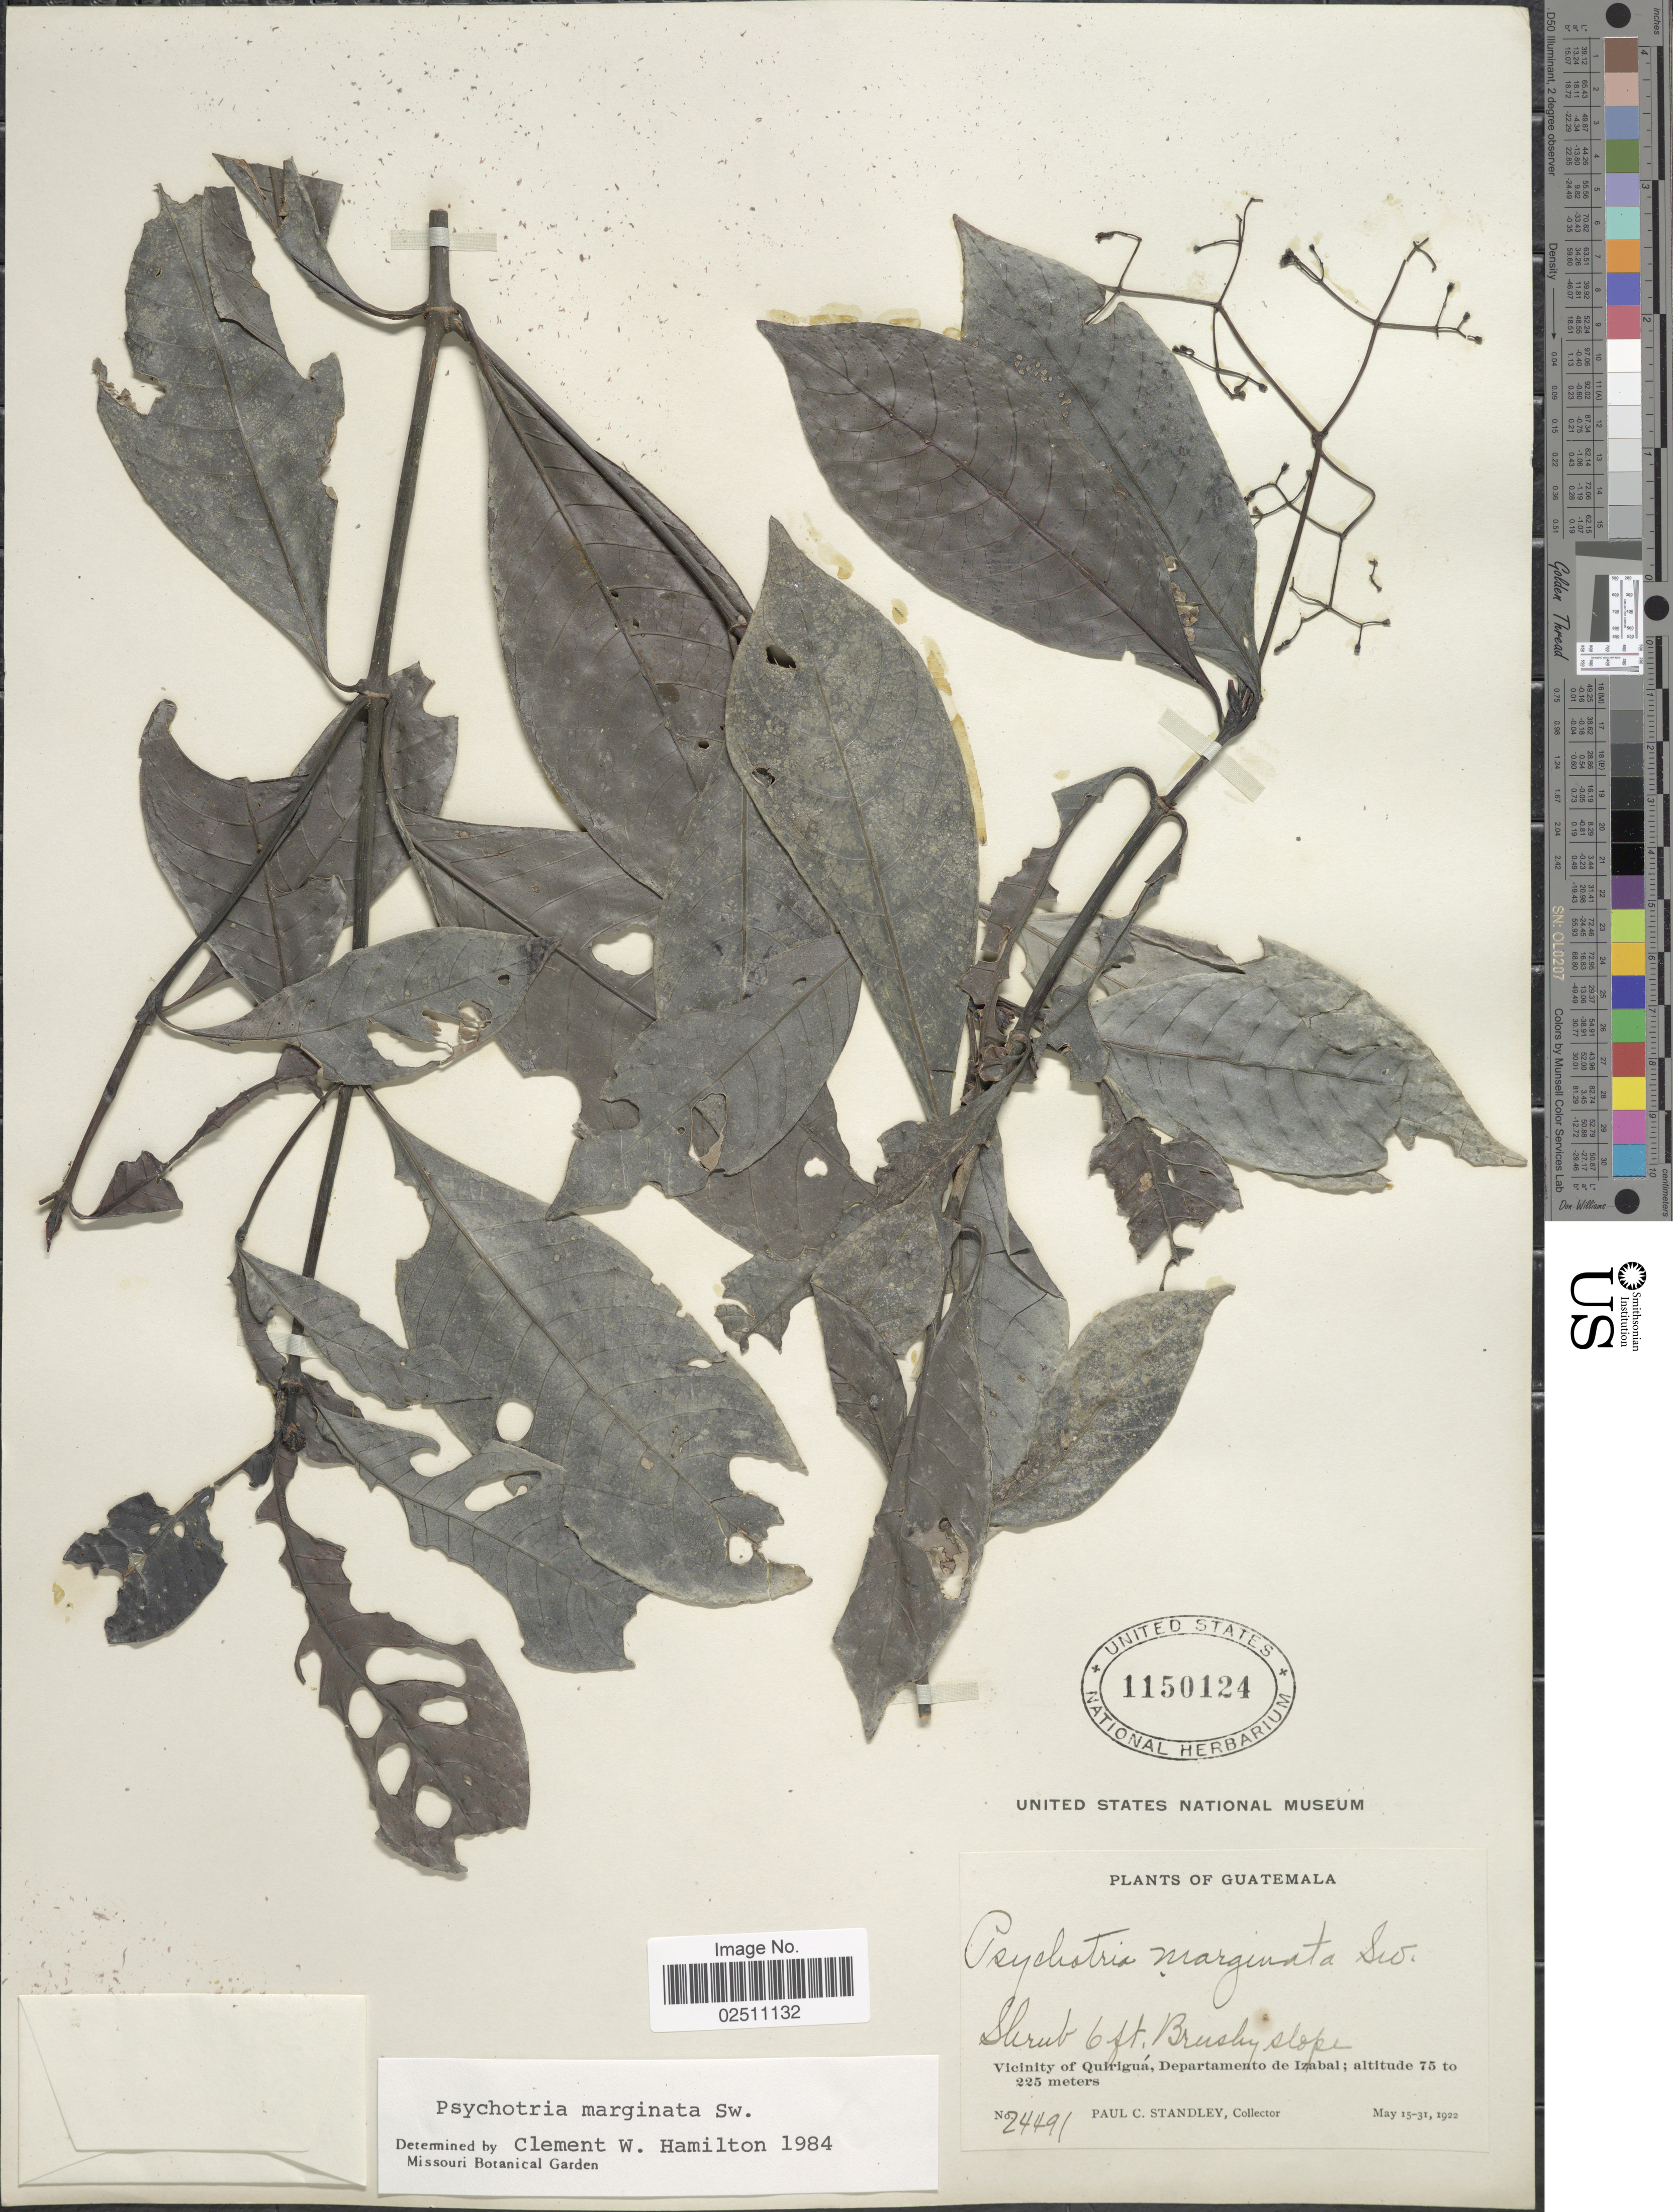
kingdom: Plantae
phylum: Tracheophyta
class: Magnoliopsida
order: Gentianales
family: Rubiaceae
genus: Psychotria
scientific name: Psychotria marginata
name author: Sw.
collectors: P. C. Standley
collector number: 24491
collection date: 1922-05-15/1922-05-31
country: Guatemala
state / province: Izabal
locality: Vicinity of Quirigua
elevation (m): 75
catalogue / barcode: US 1150124